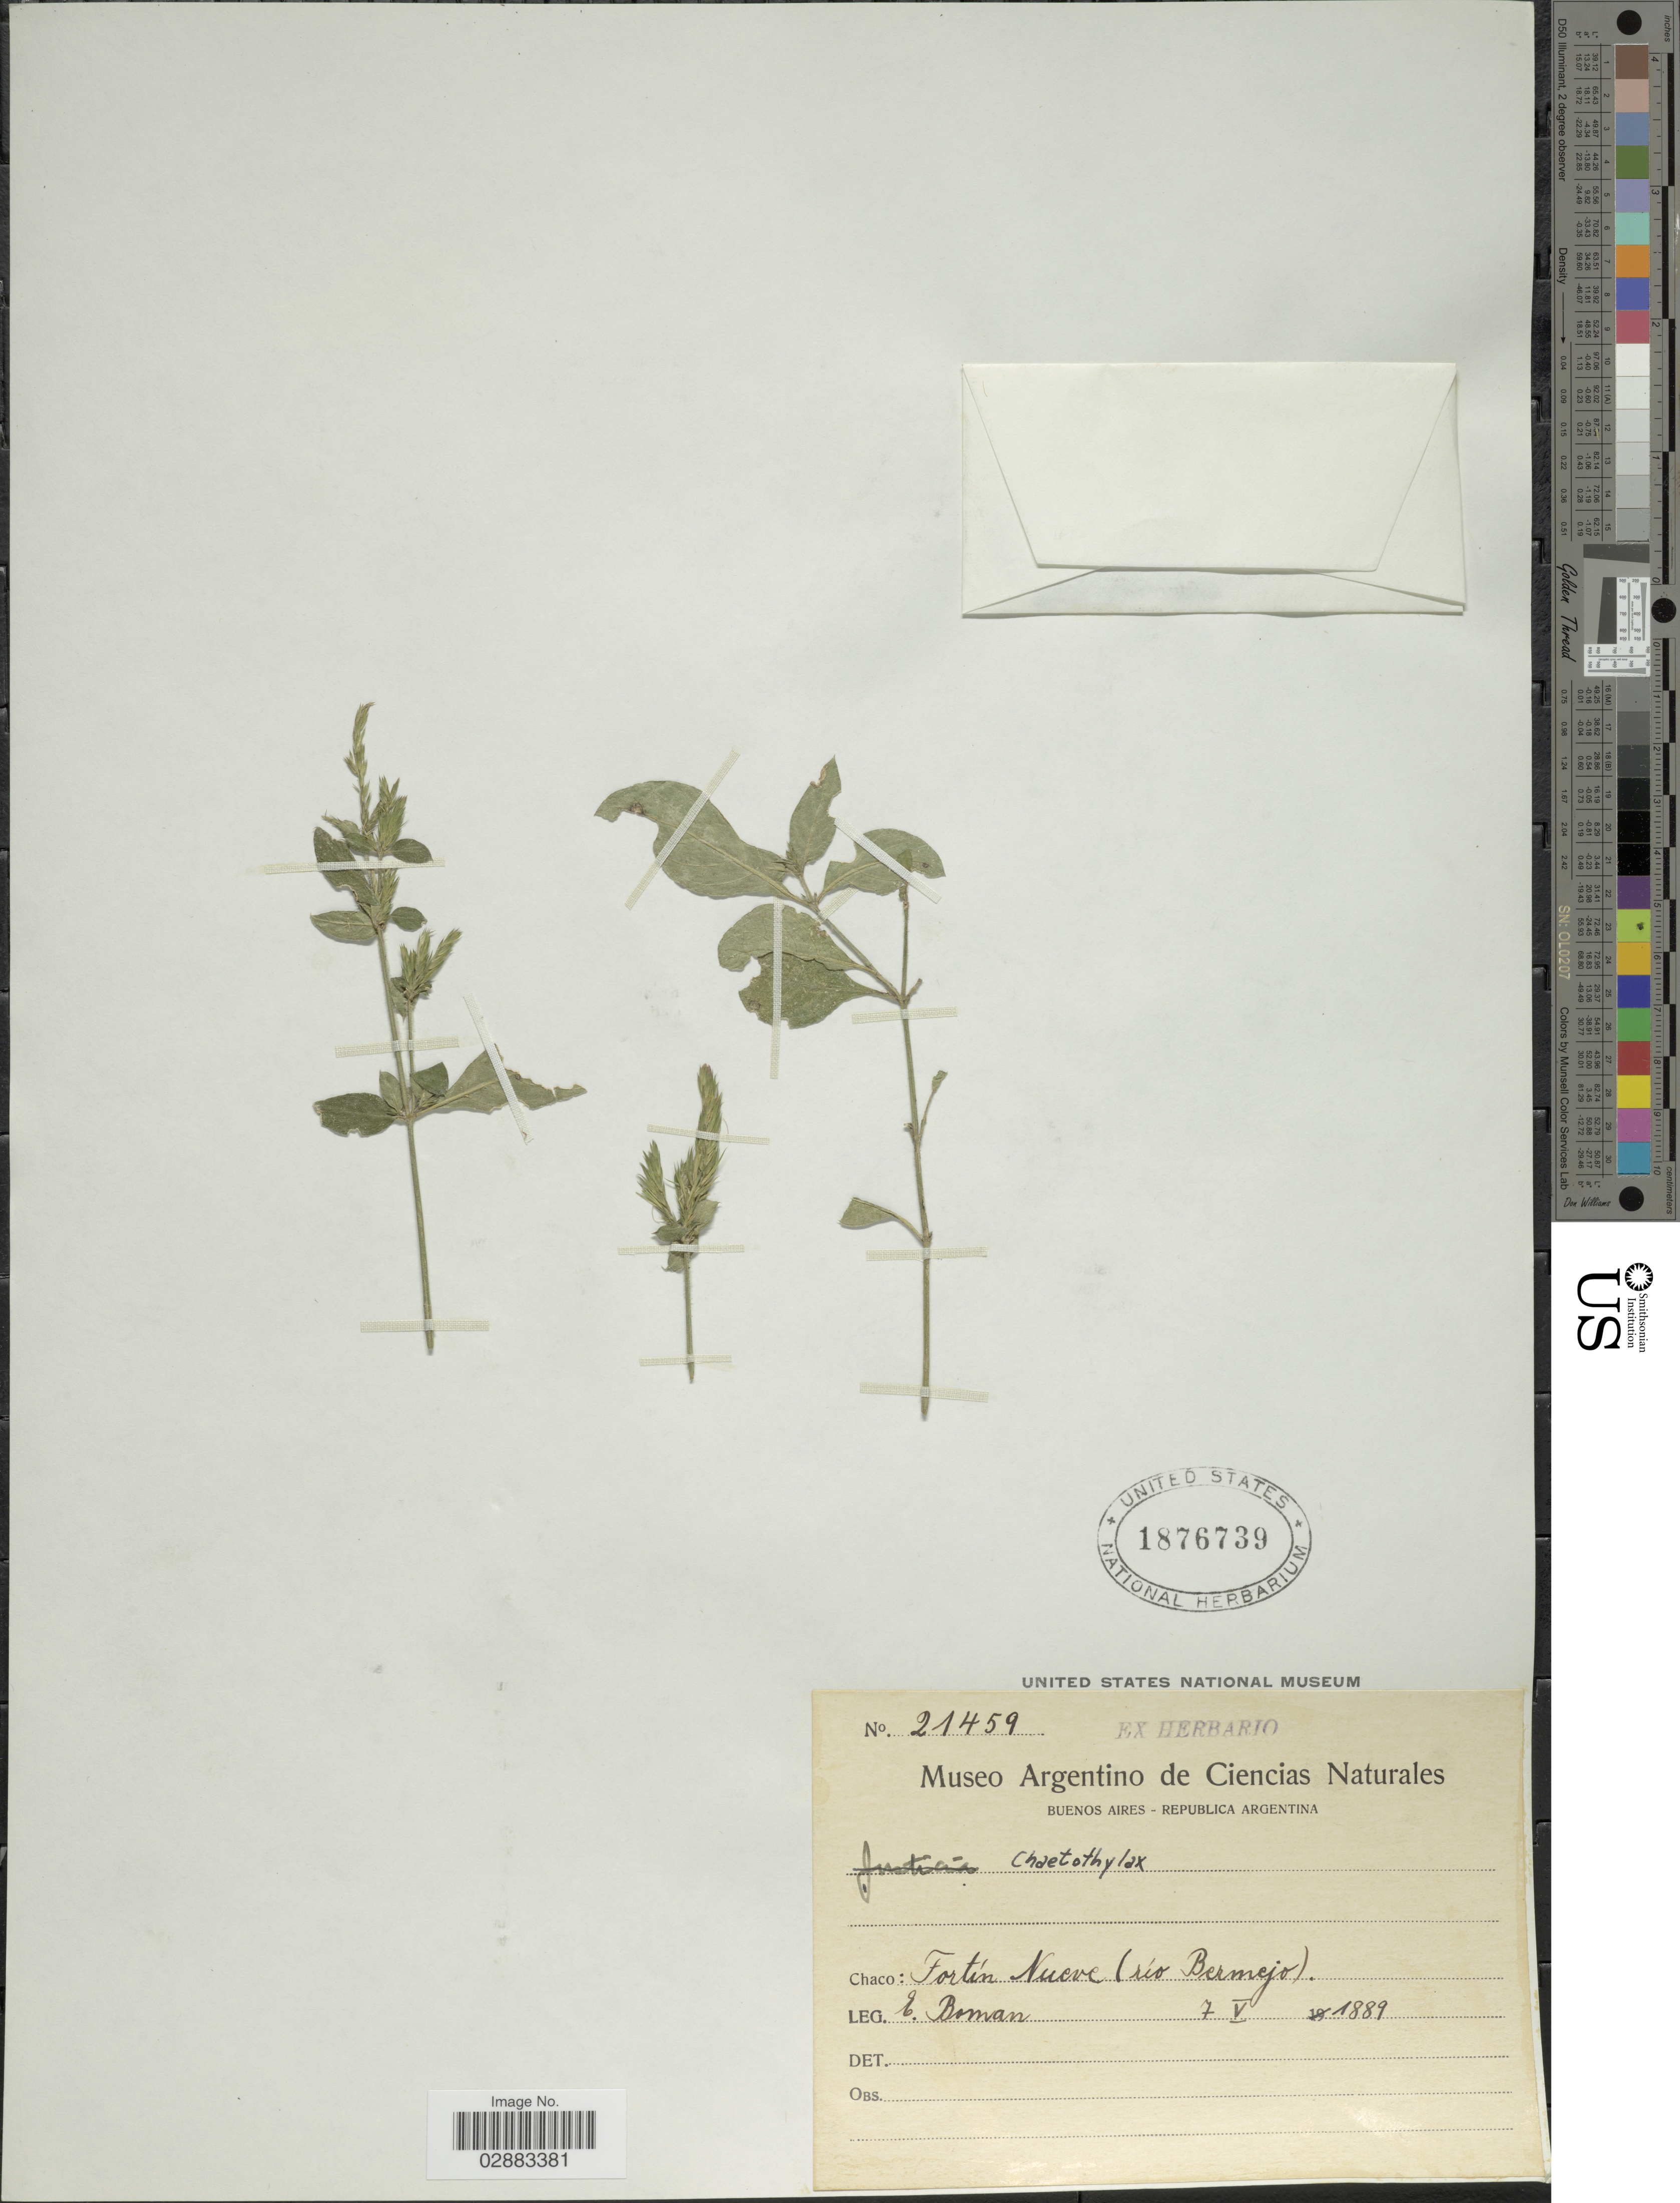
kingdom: Plantae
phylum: Tracheophyta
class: Magnoliopsida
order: Lamiales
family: Acanthaceae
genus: Justicia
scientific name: Justicia goudotii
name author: V.A.W. Graham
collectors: E. Boman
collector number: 21459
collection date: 1889-05-07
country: Argentina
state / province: Chaco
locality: Fortén Nueve (río Bermejo).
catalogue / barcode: US 1876739